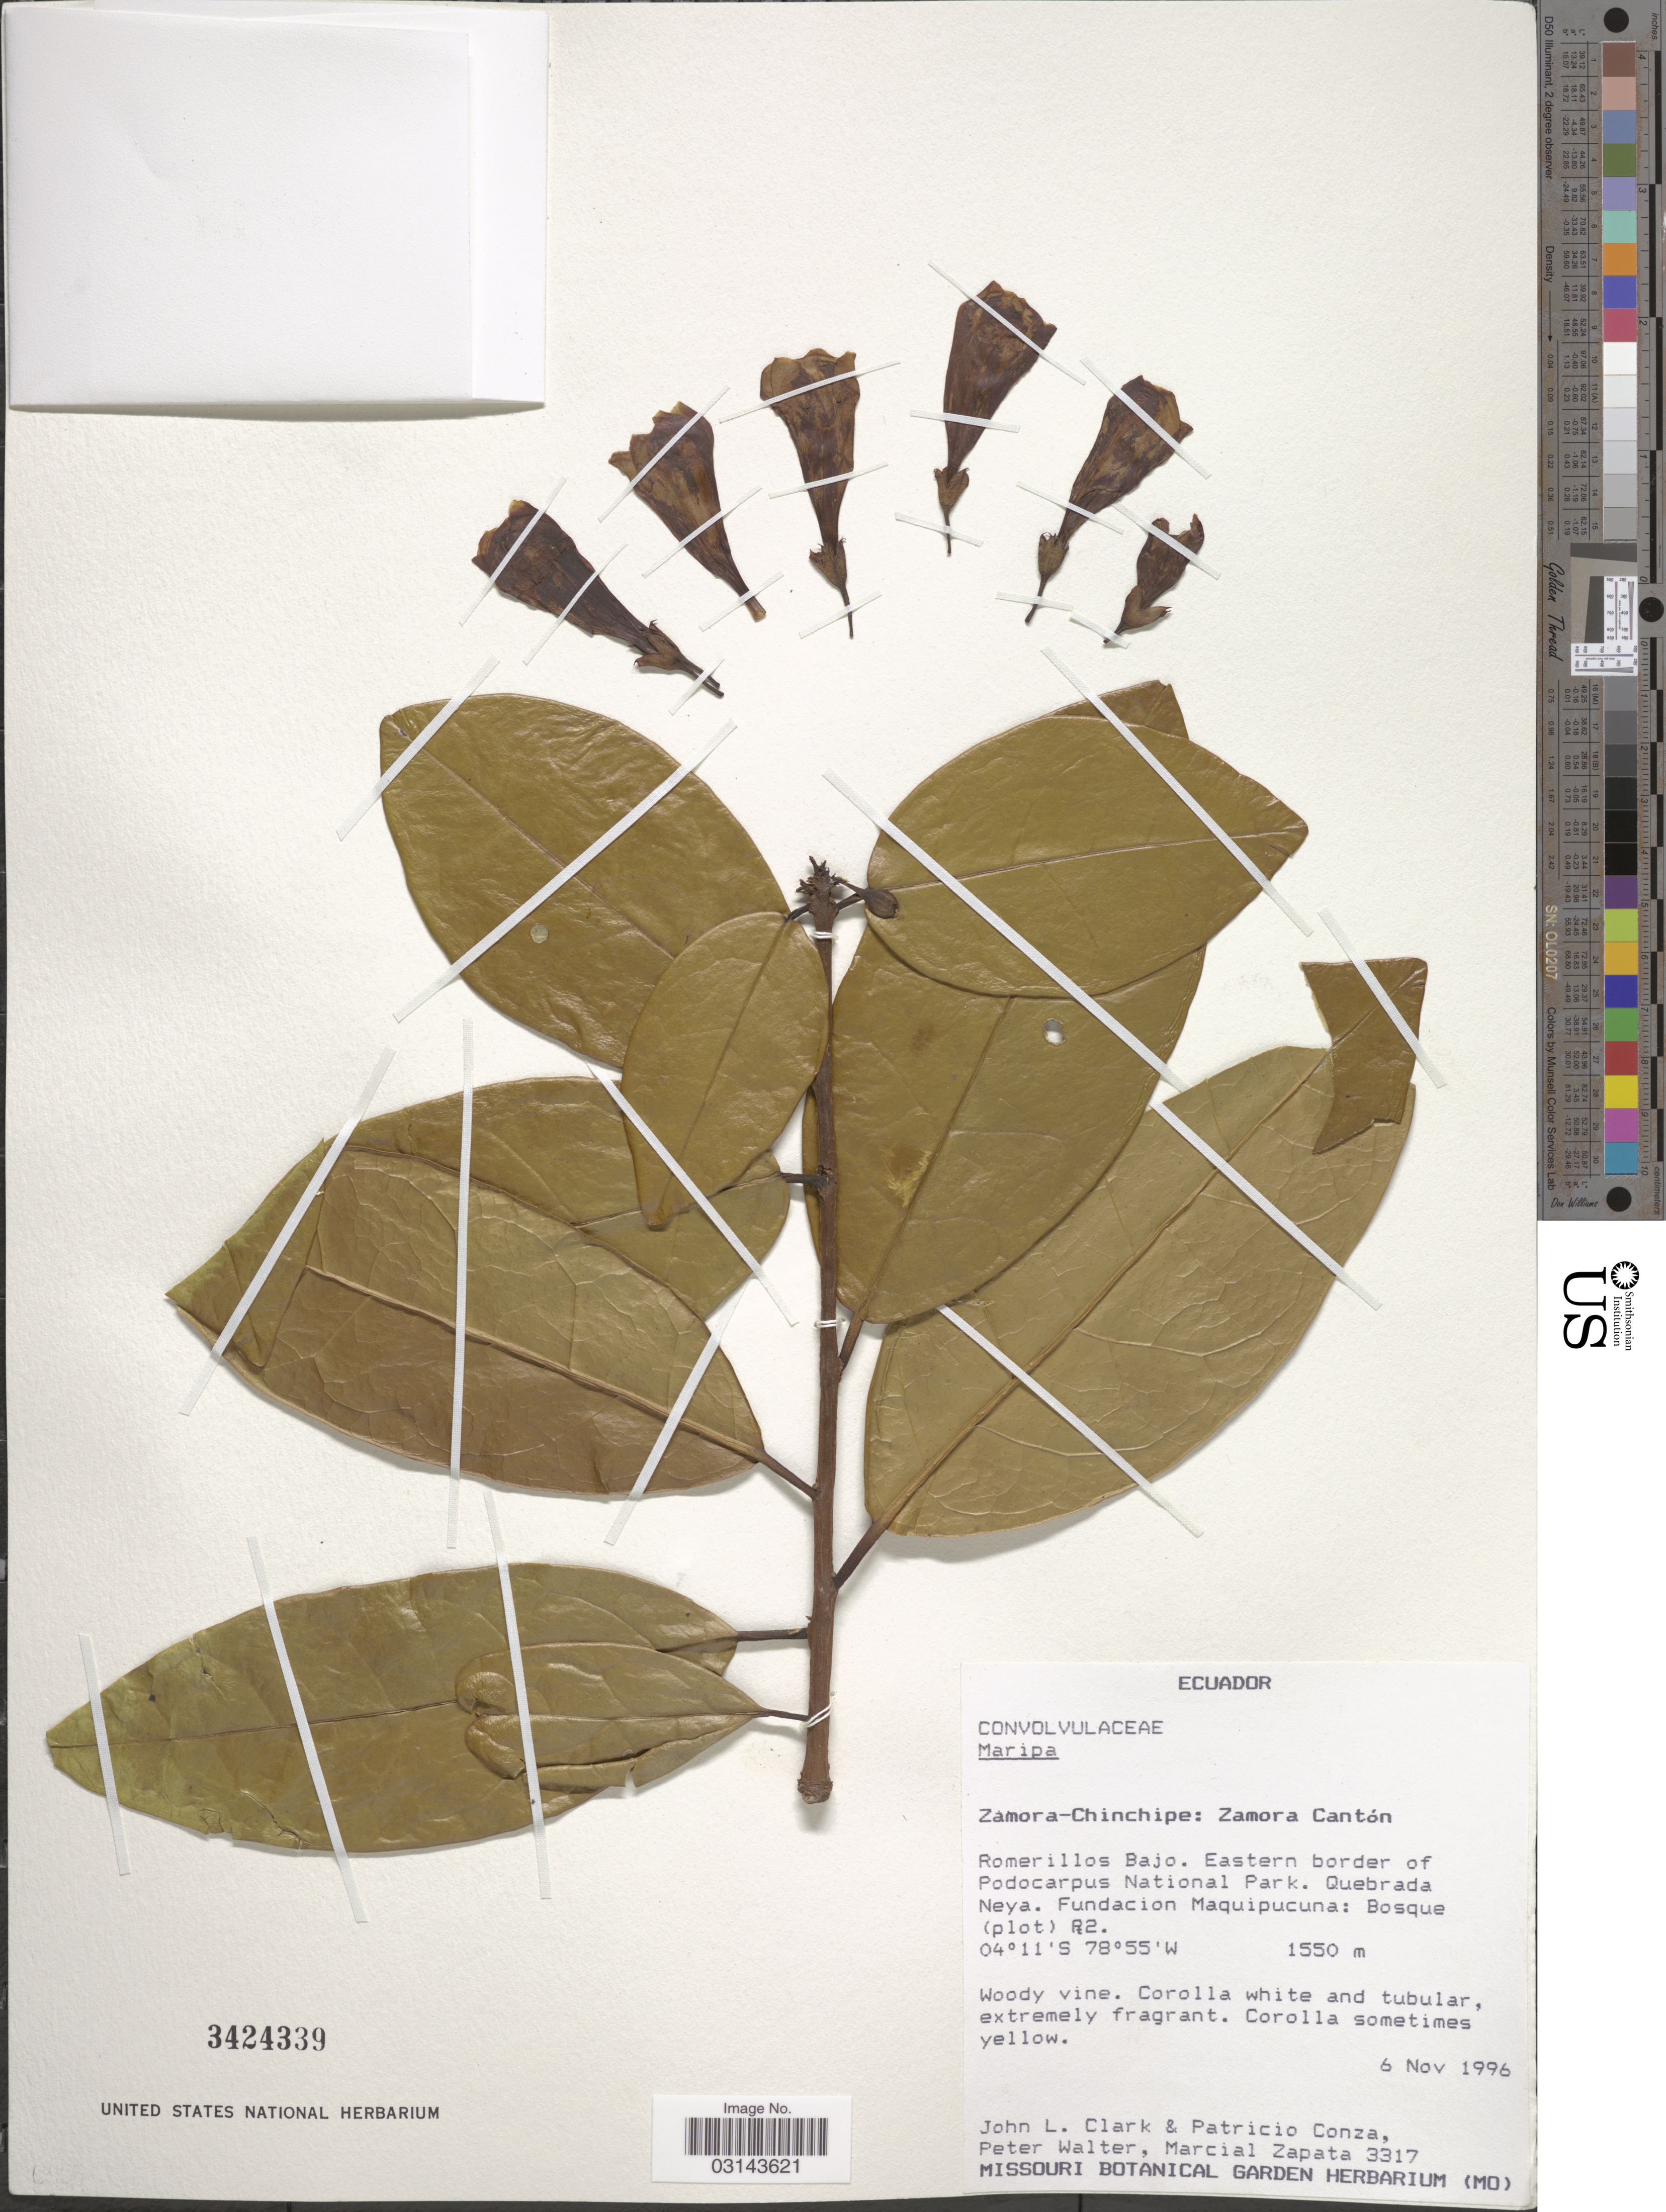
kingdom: Plantae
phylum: Tracheophyta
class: Magnoliopsida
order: Solanales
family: Convolvulaceae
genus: Maripa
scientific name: Maripa sp.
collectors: J. L. Clark, P. Conza, P. Walter & M. Zapata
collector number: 3317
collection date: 1996-11-06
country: Ecuador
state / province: Zamora-Chinchipe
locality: Zamora Cantón. Romerillos Bajo. Eastern border of Podocarpus National Park. Quebrada Neya. Fundacion Maquipucuna: Bosque (plot) R2.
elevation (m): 1550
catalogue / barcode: US 3424339